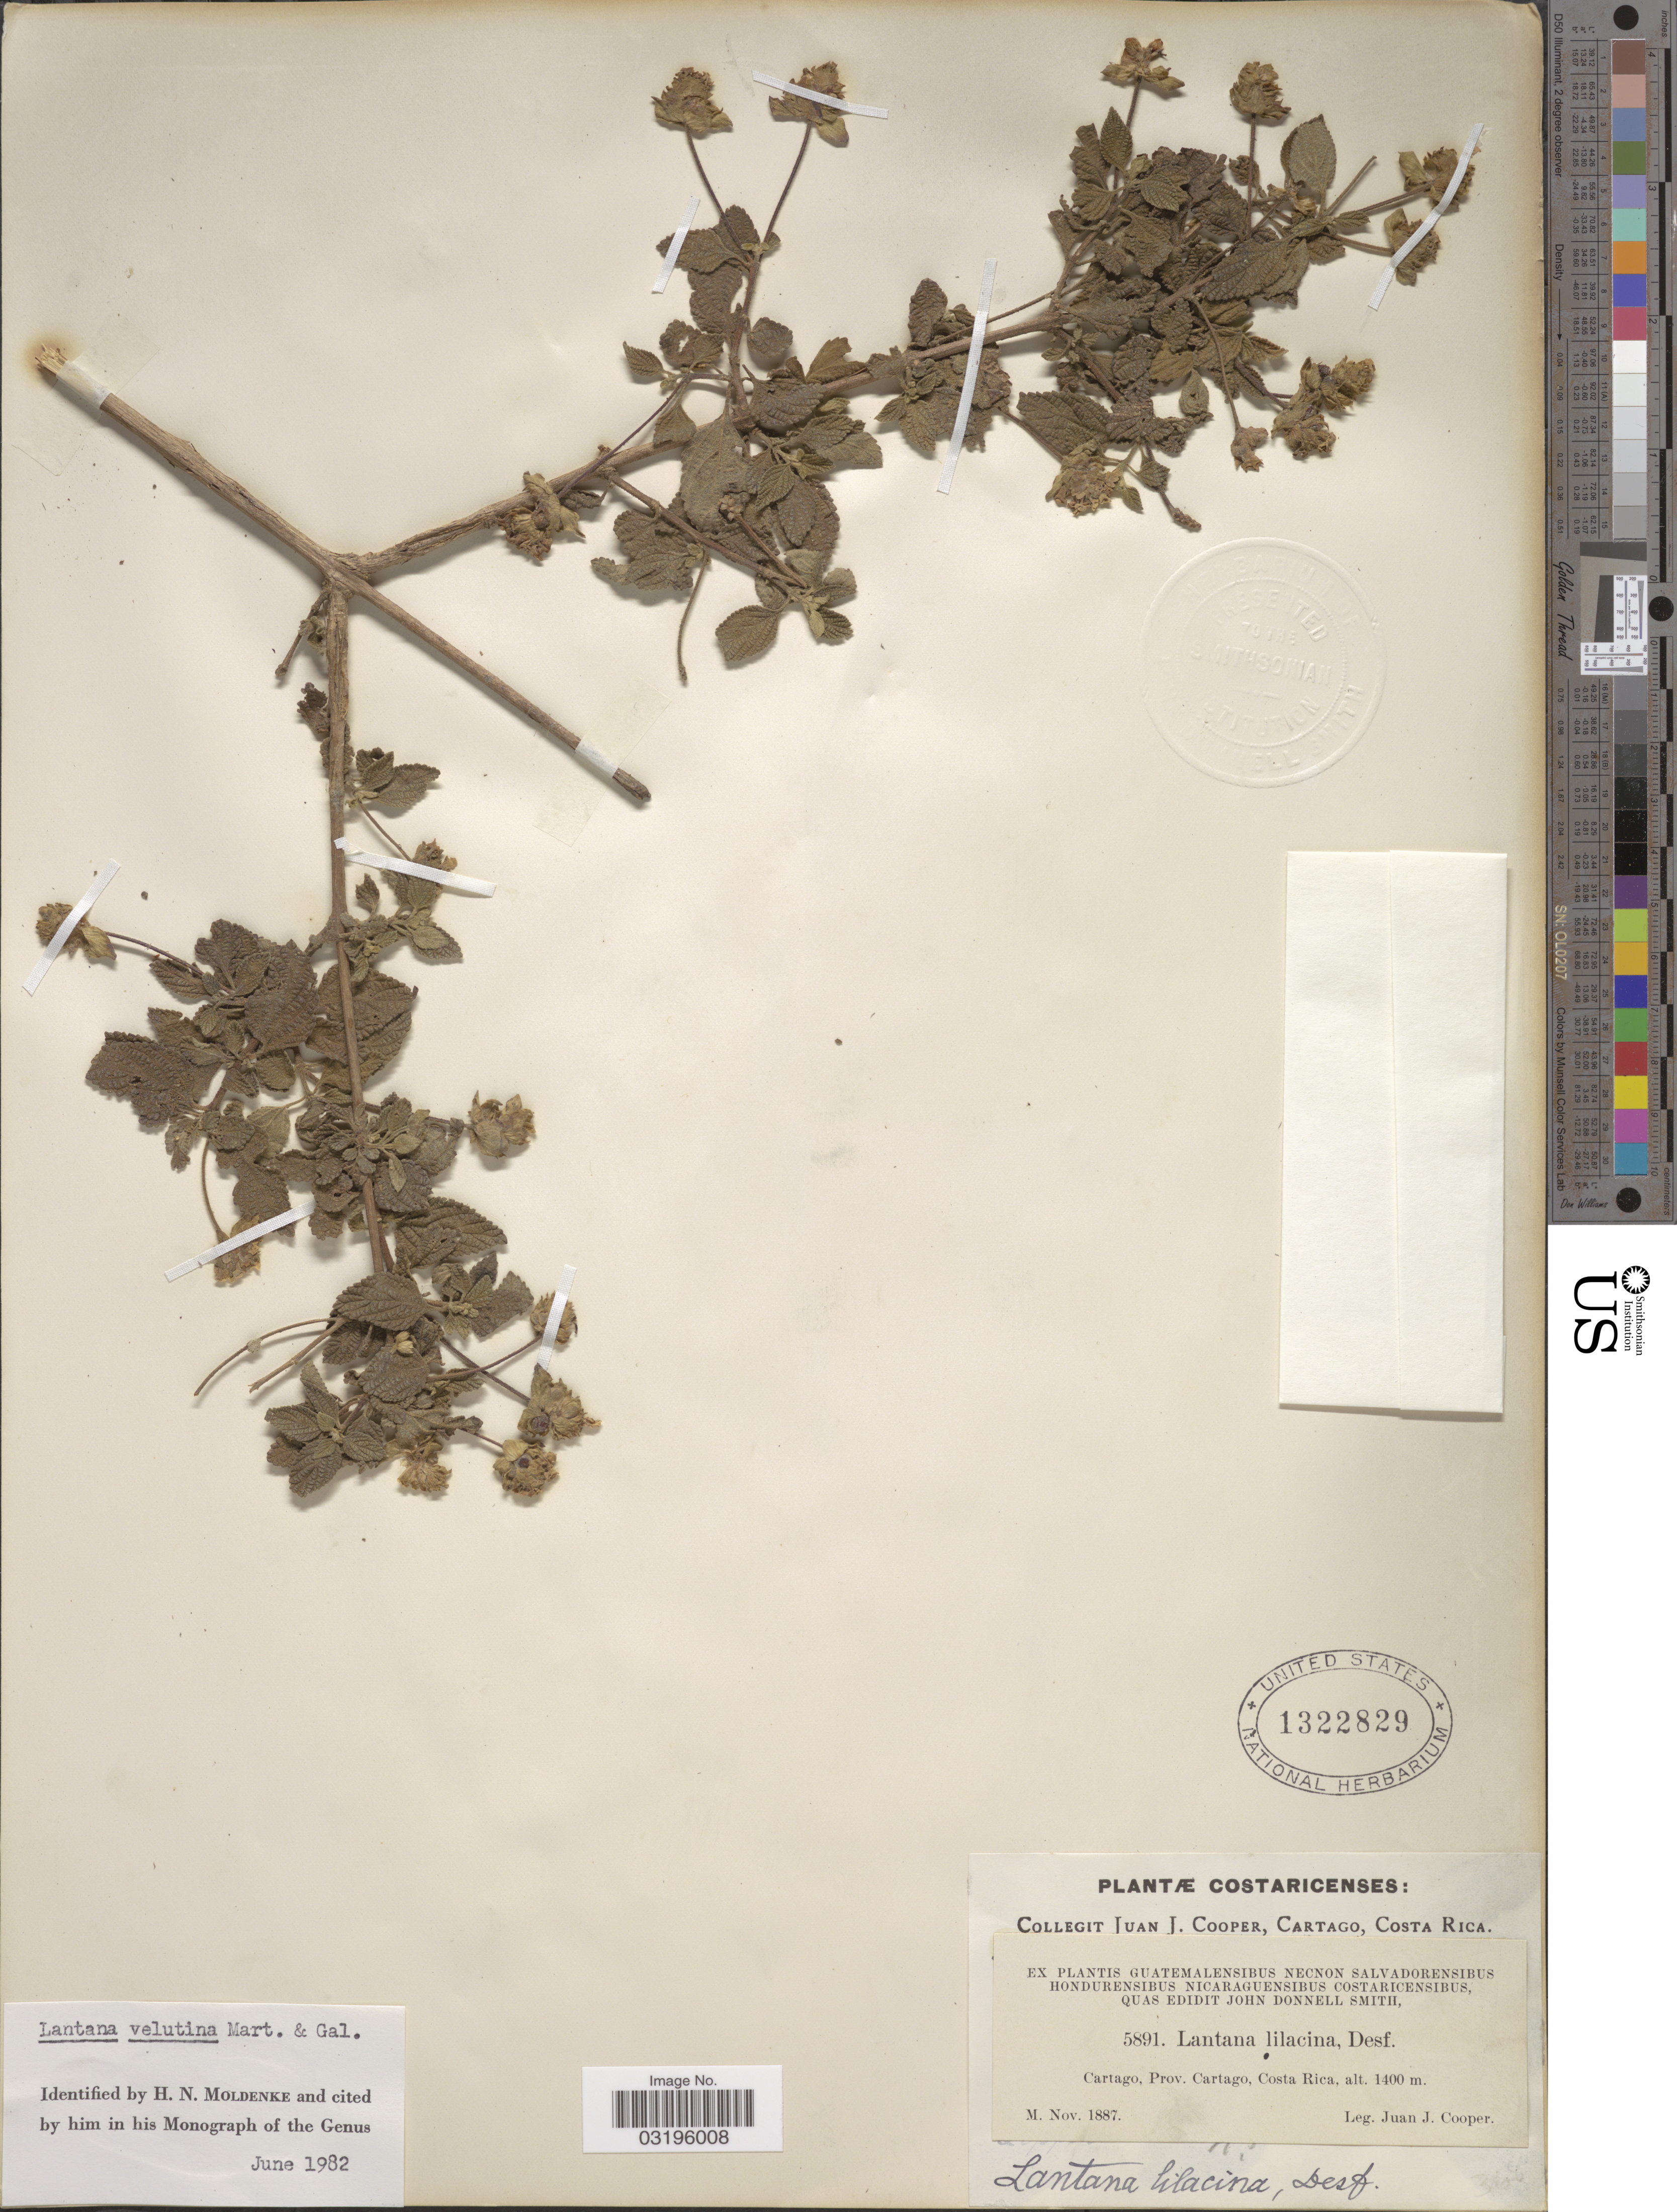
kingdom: Plantae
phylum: Tracheophyta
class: Magnoliopsida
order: Lamiales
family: Verbenaceae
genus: Lantana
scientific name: Lantana velutina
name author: M. Martens & Galeotti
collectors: J. J. Cooper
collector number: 5891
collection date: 1887-11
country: Costa Rica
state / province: Cartago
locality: Cartago.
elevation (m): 1400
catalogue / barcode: US 1322829